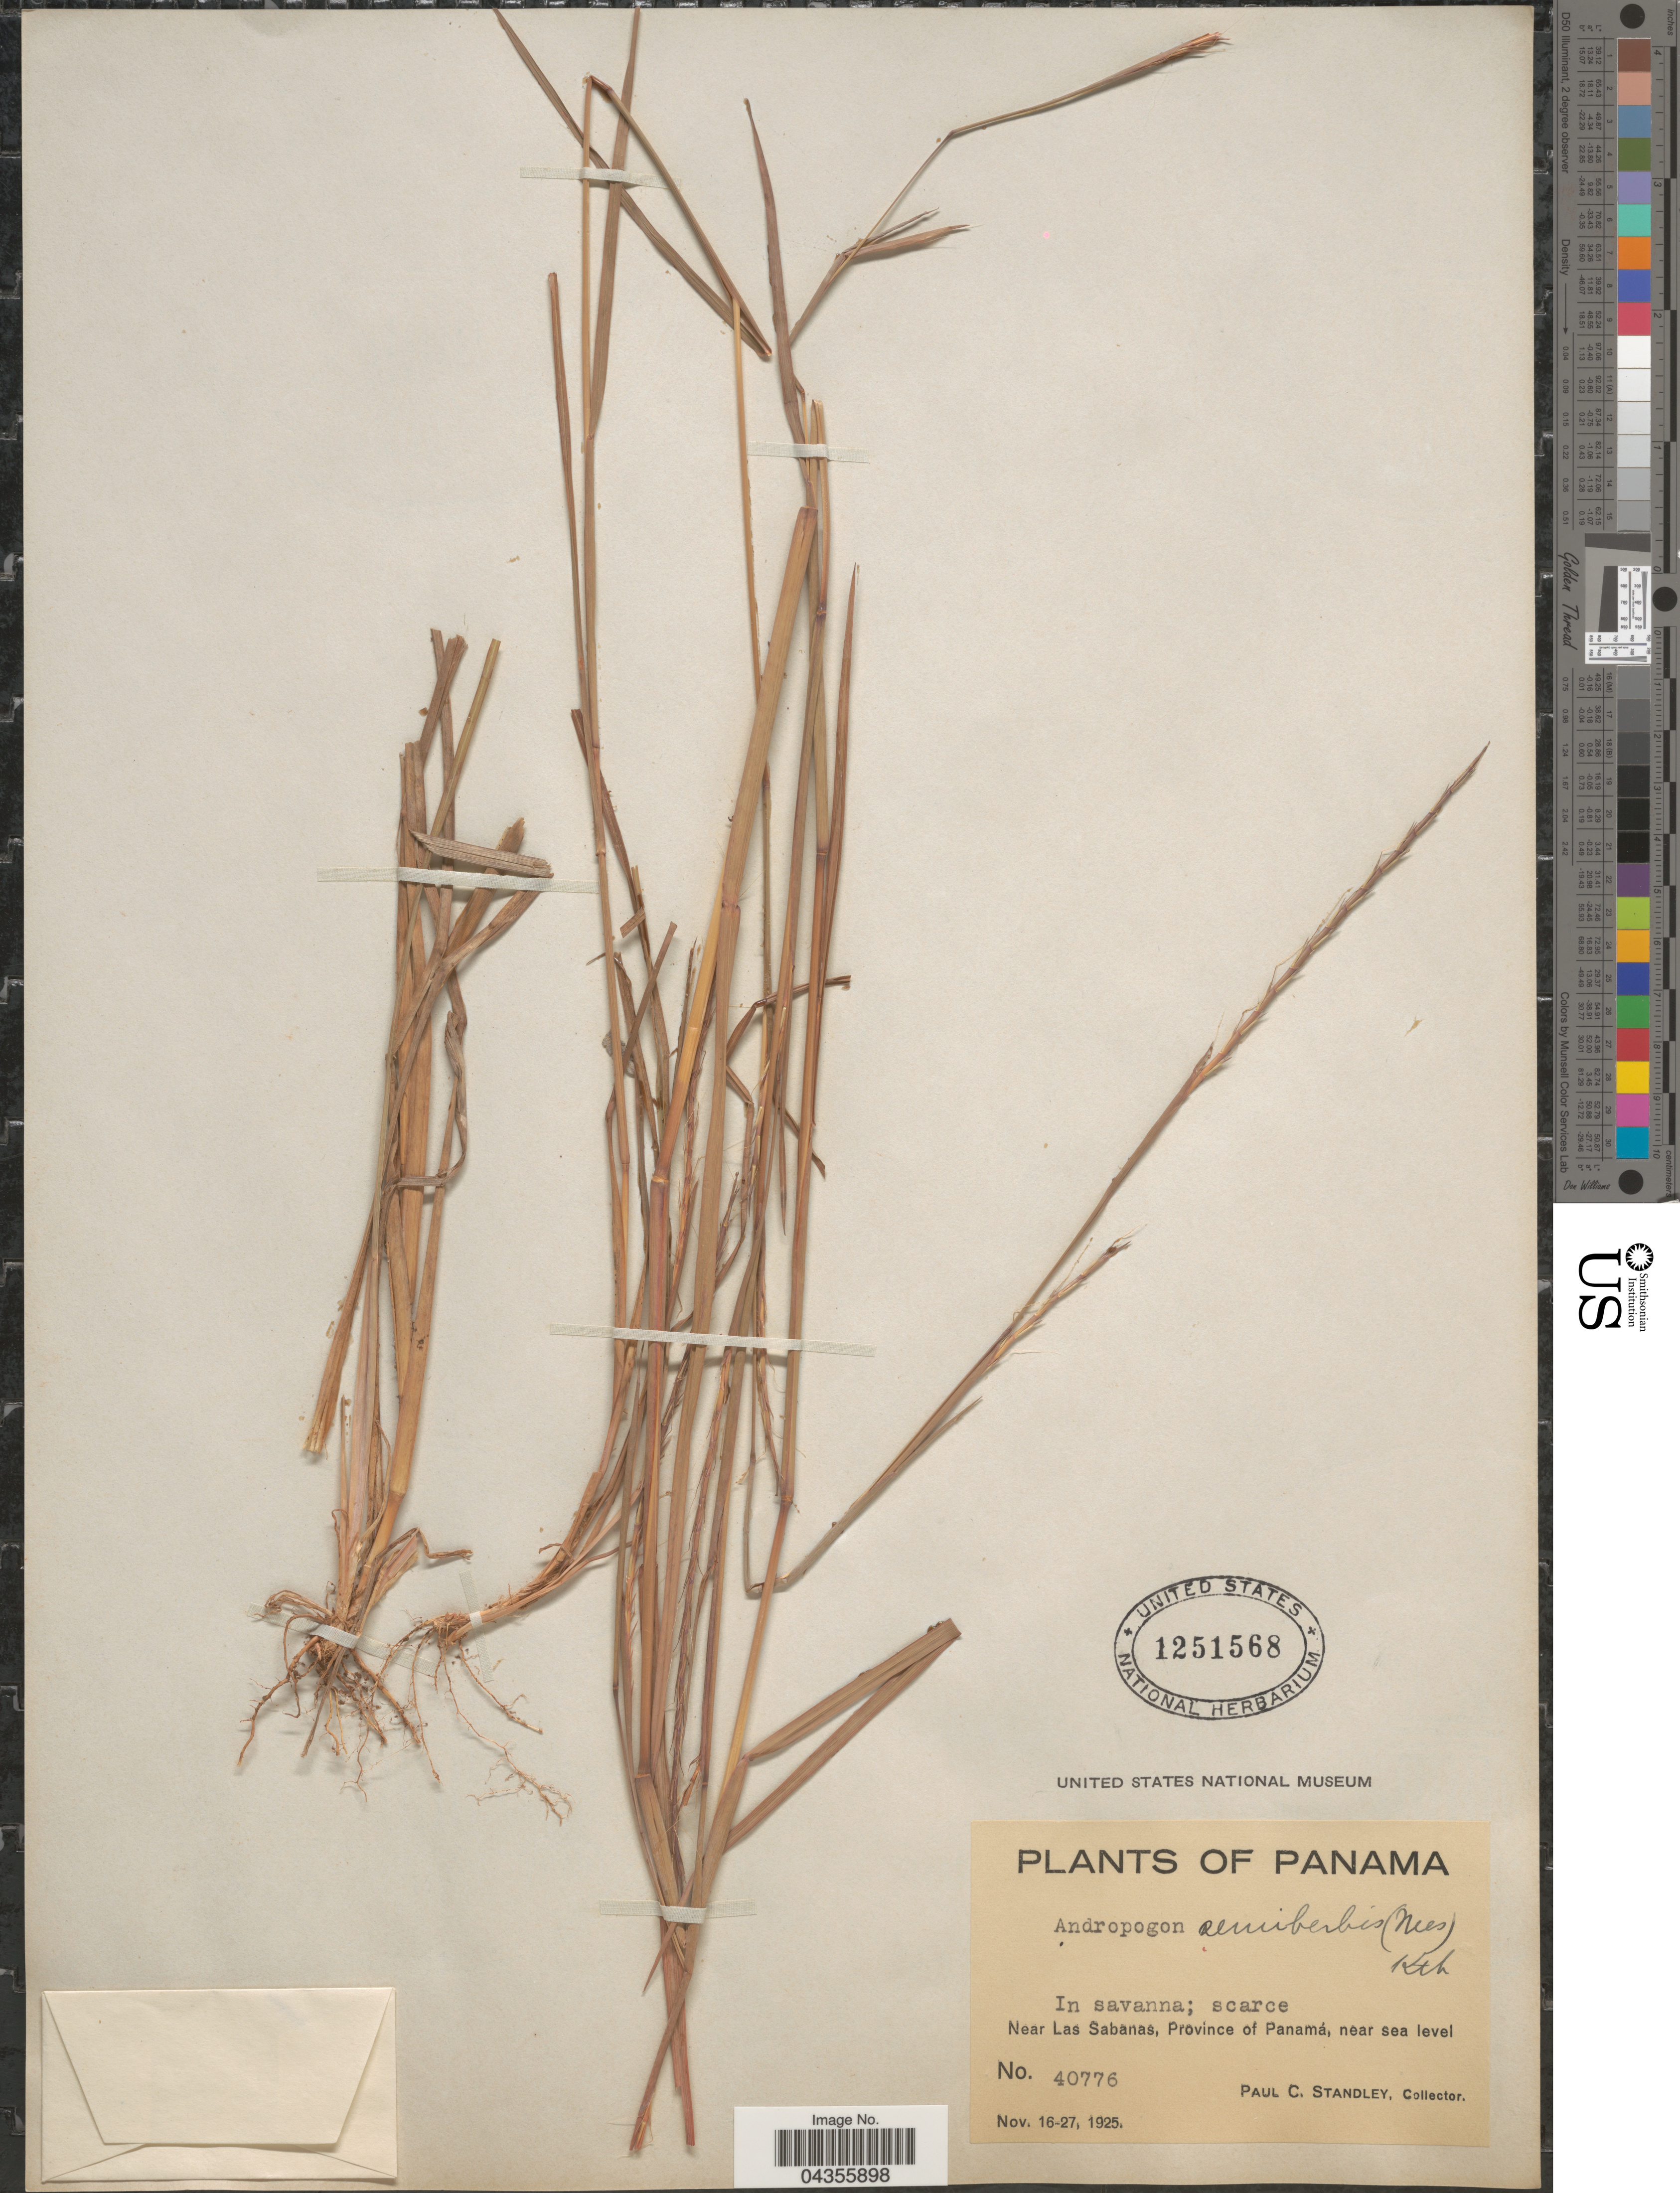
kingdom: Plantae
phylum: Tracheophyta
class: Liliopsida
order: Poales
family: Poaceae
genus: Schizachyrium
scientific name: Schizachyrium sanguineum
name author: (Retz.) Alston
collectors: P. C. Standley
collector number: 40776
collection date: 1925-11-16/1925-11-27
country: Panama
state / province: Panamá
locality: Near Las Sabanas.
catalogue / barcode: US 1251568